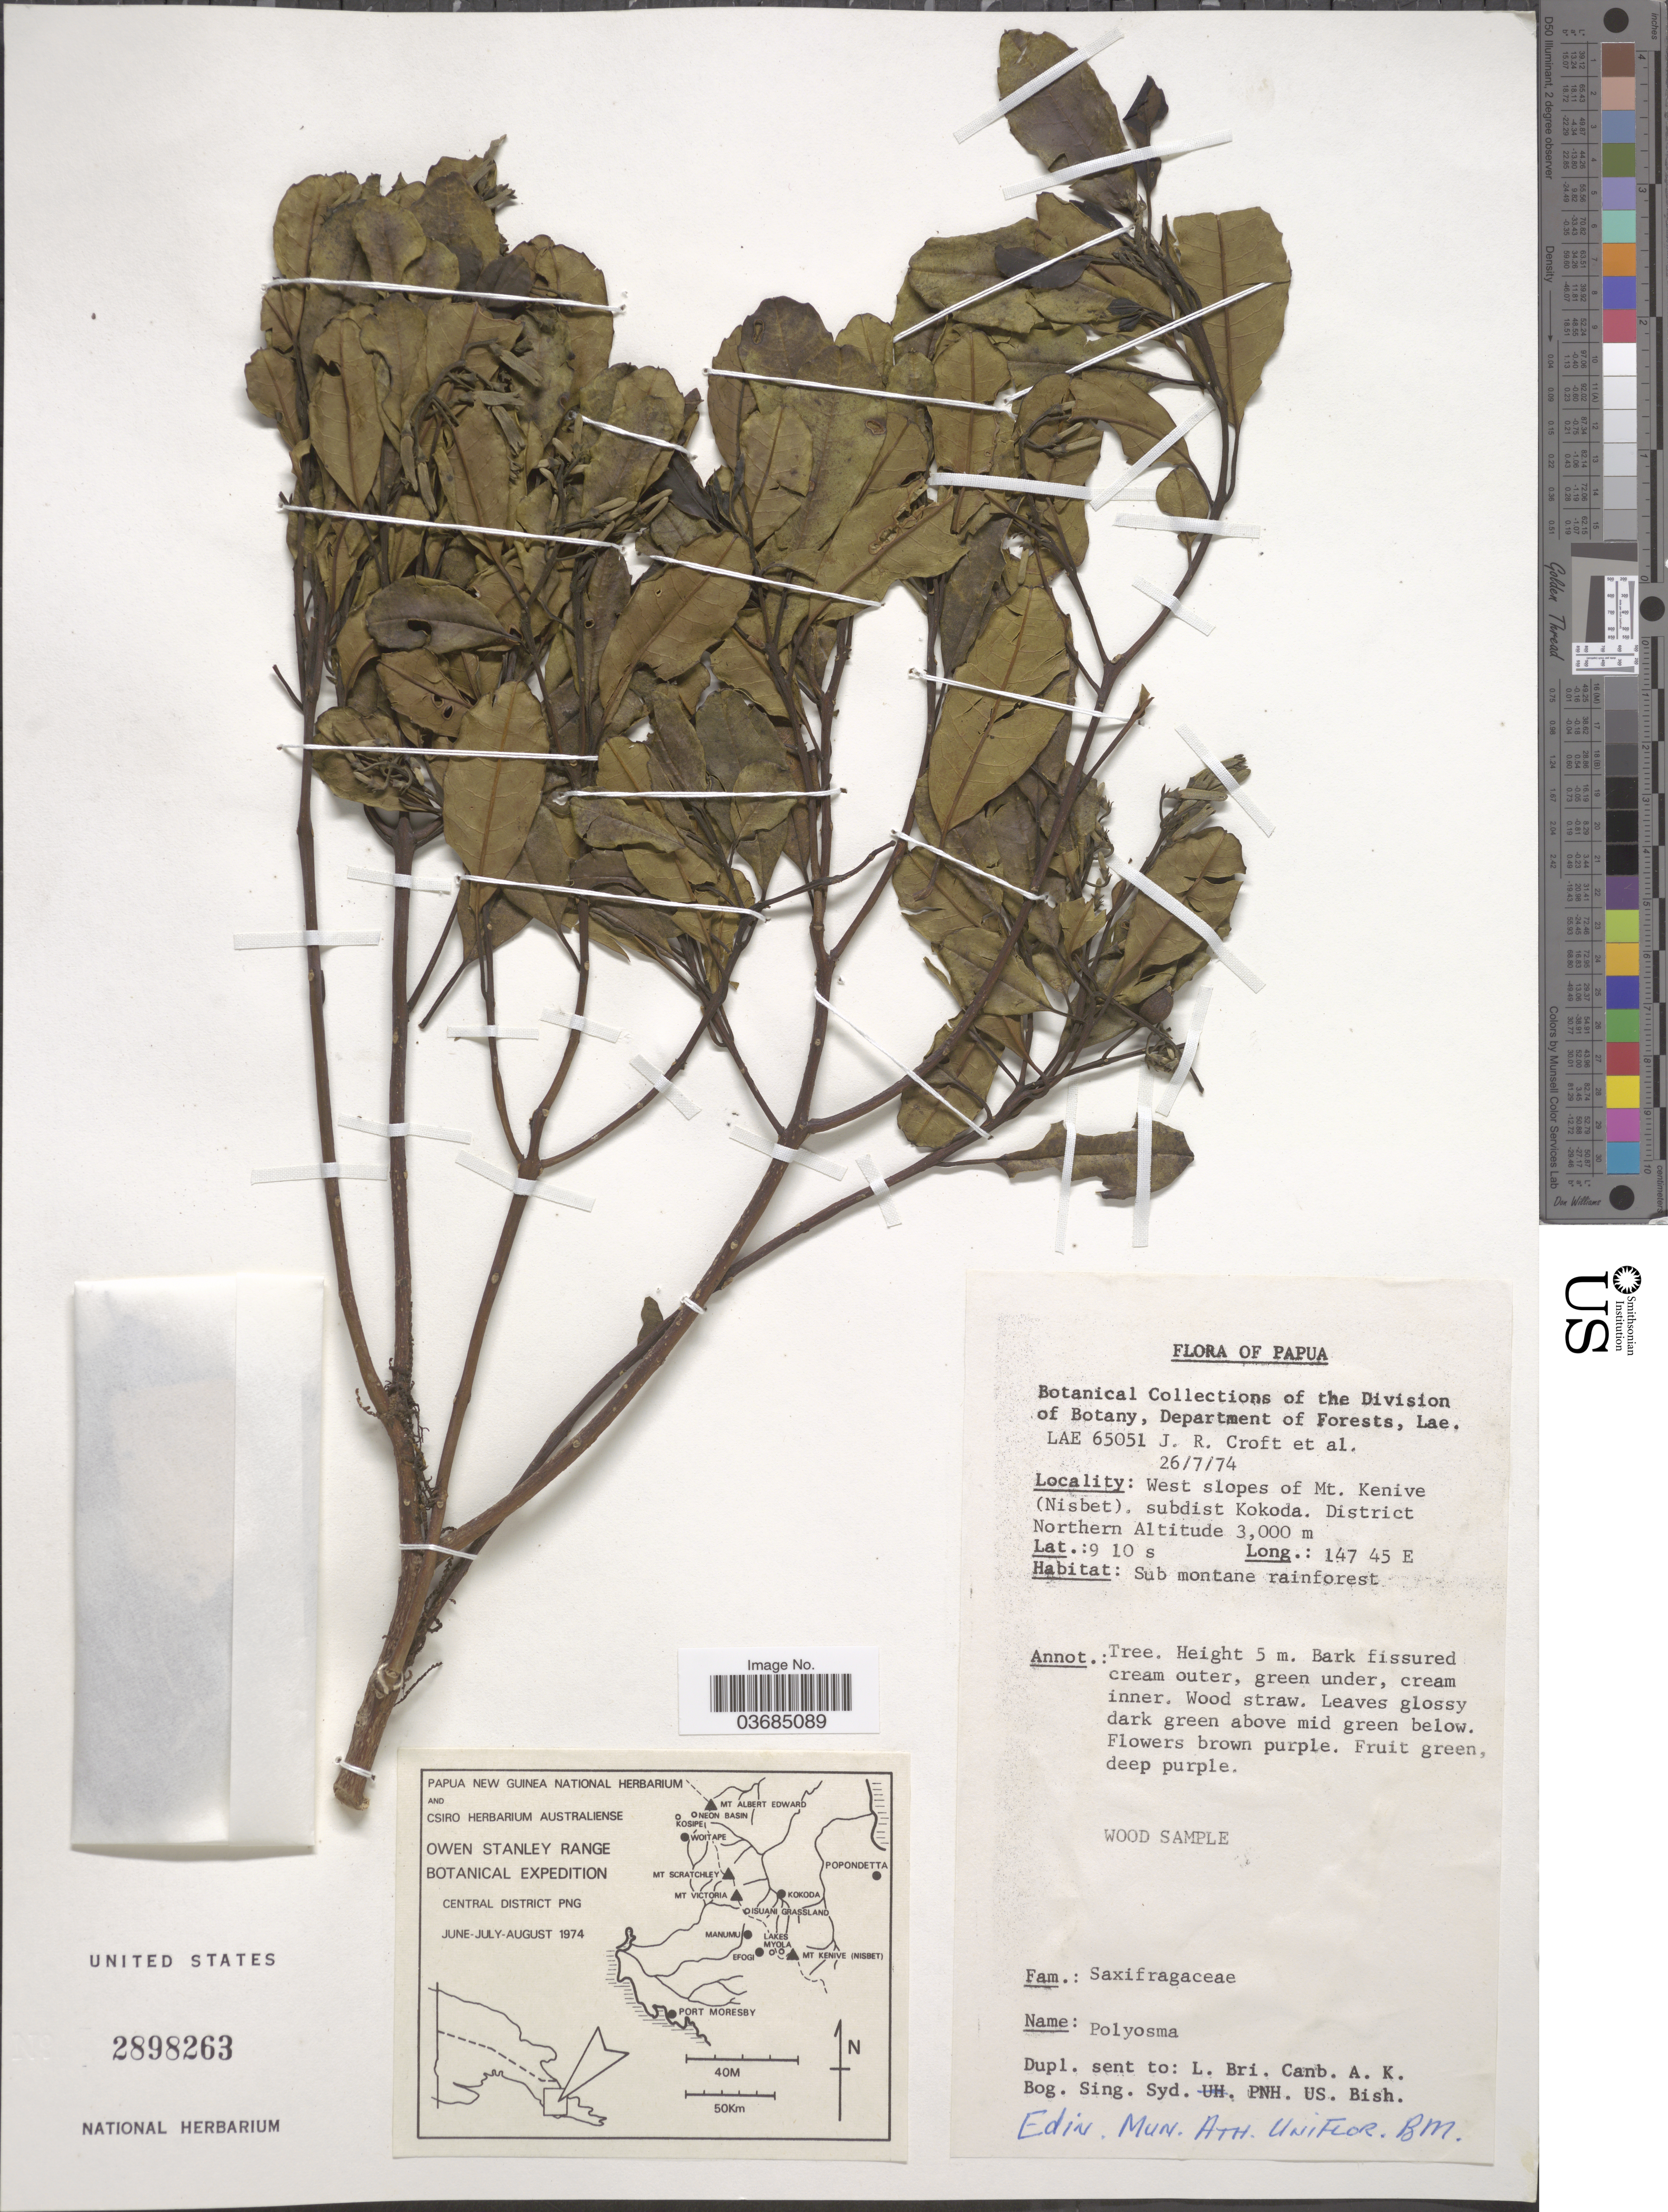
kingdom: Plantae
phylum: Tracheophyta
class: Magnoliopsida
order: Escalloniales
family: Escalloniaceae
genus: Polyosma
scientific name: Polyosma sp.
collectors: J. R. Croft & et al.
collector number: LAE65051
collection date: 1974-07-26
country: Papua New Guinea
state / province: Northern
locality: West slopes of Mt. Kenive (Nisbet). subdist Kokoda. District Northern. Owen Stanley Range Botanical Expedition. Central District PNG June-July-August 1974.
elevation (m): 3000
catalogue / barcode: US 2898263